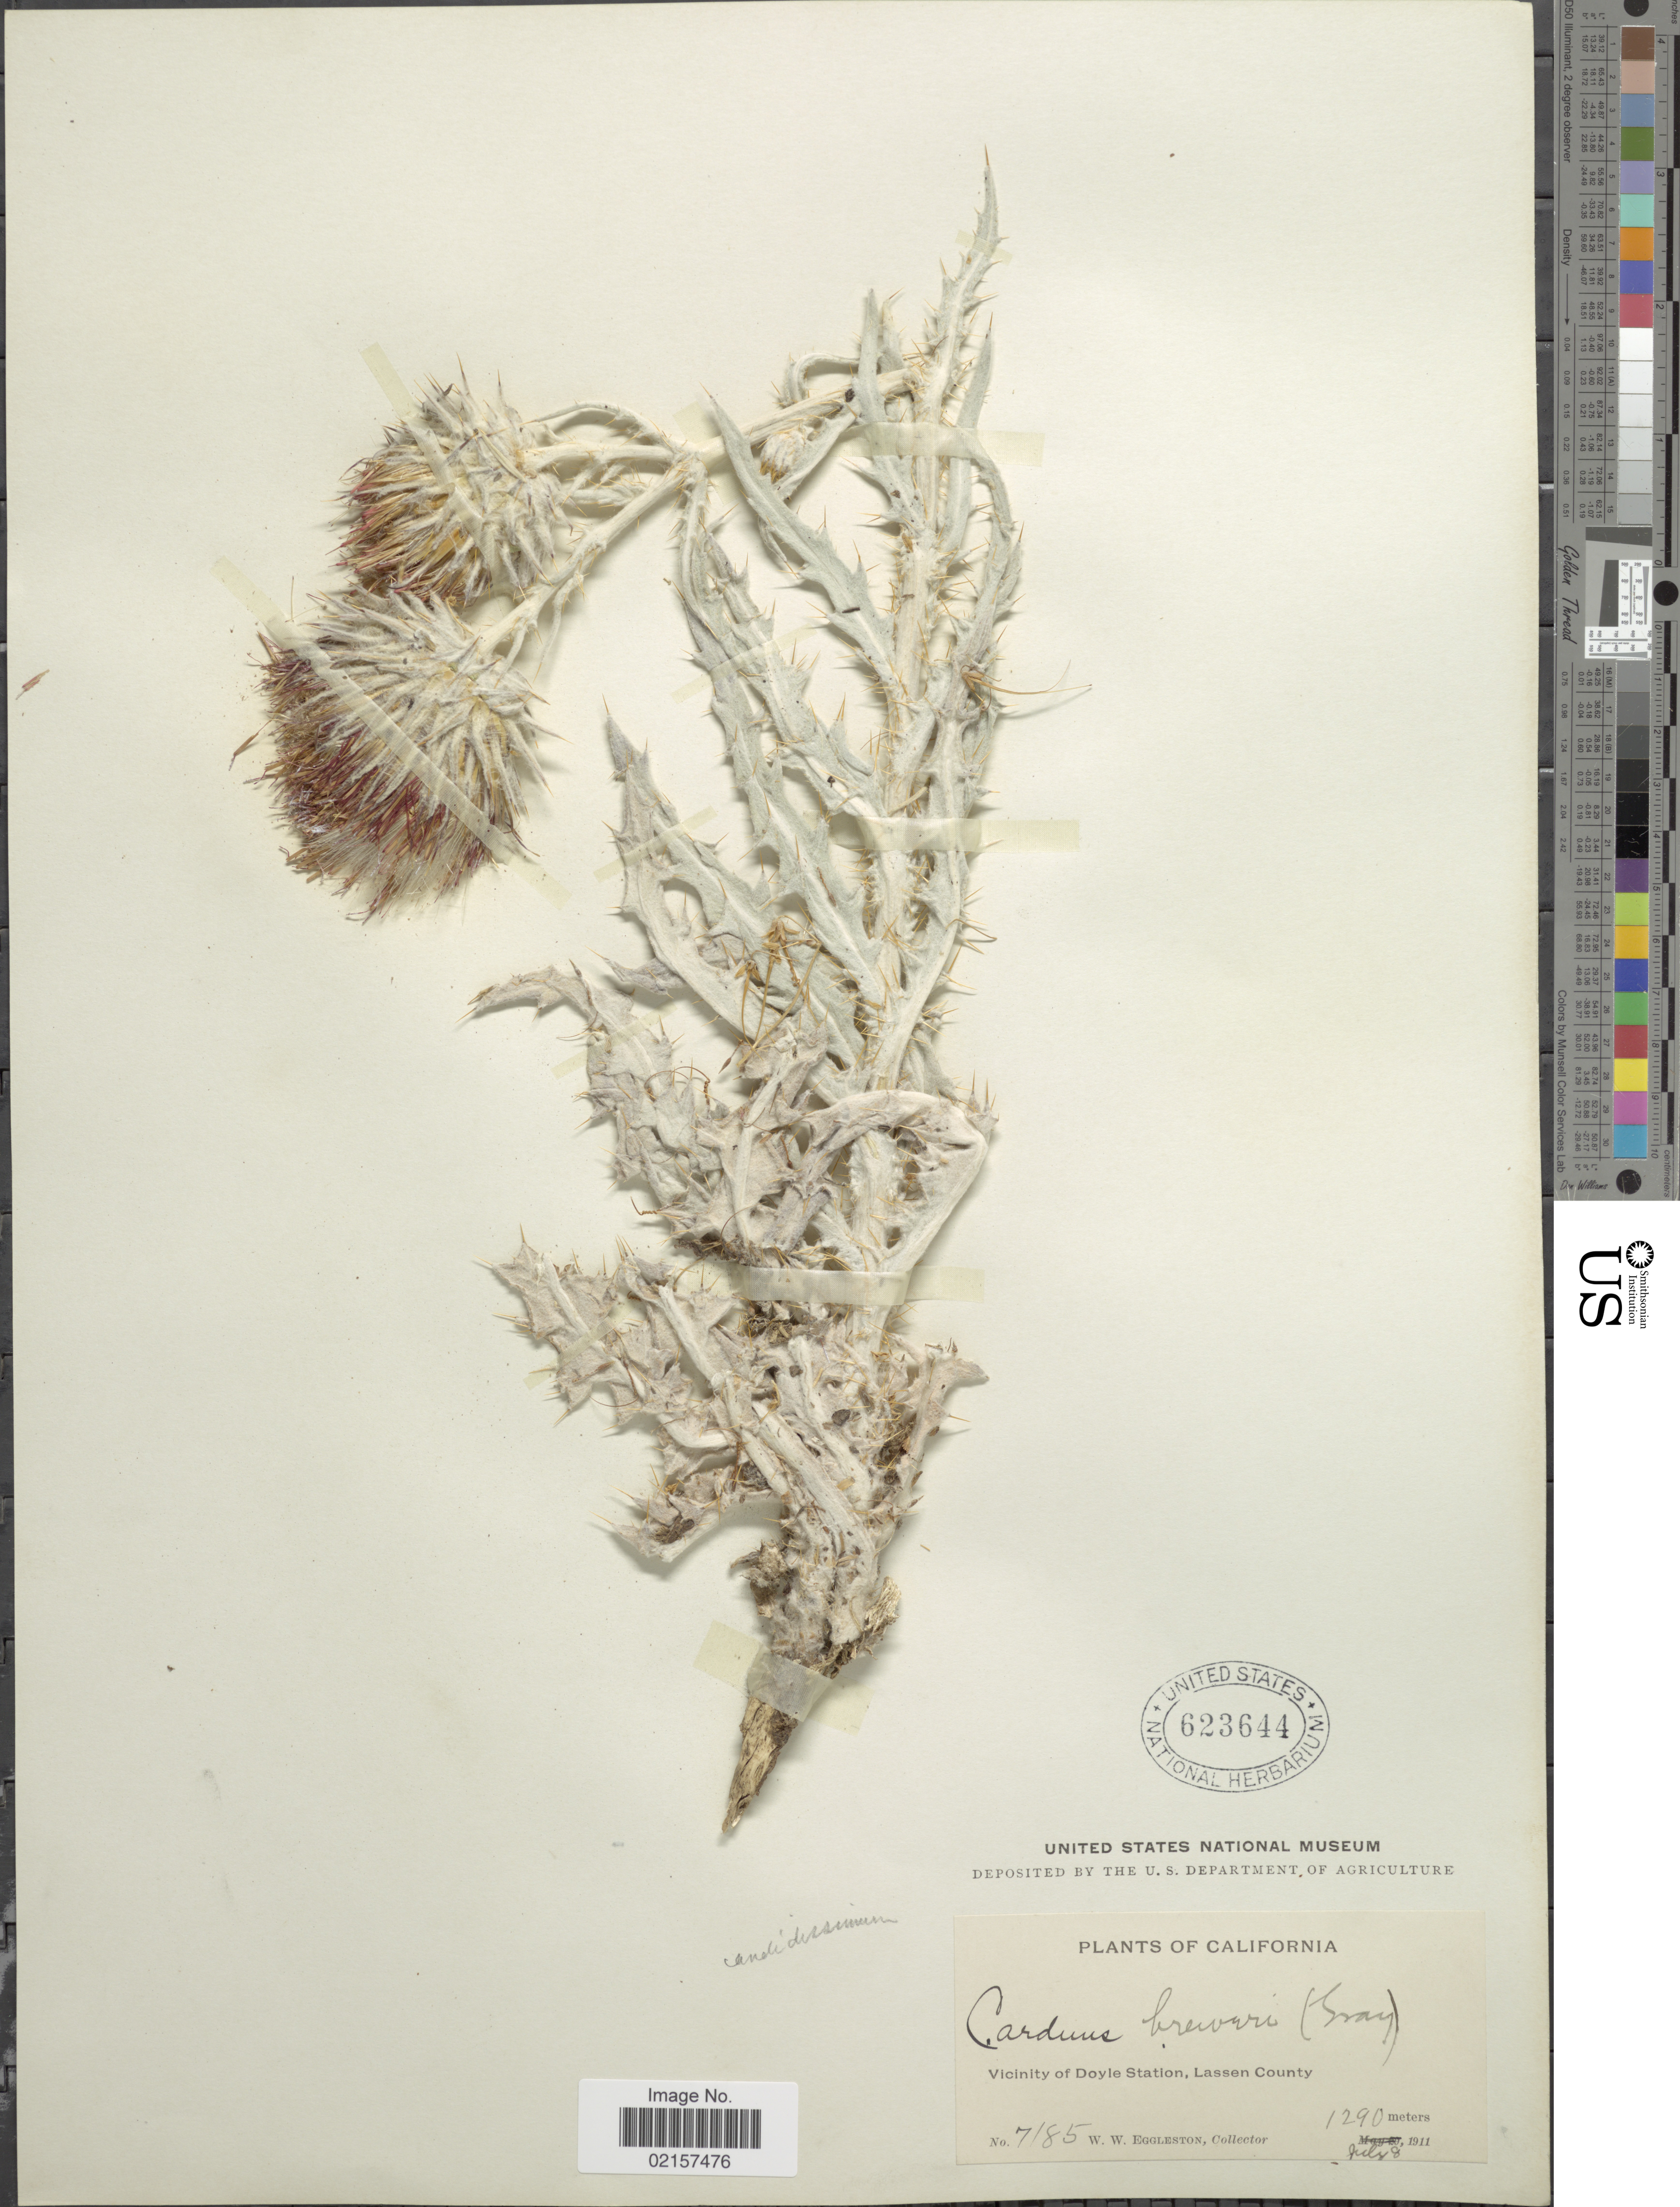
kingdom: Plantae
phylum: Tracheophyta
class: Magnoliopsida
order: Asterales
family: Asteraceae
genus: Cirsium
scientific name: Cirsium occidentale subsp. candidissimum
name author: (Greene) Petr.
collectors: W. W. Eggleston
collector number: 7185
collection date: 1911-07-08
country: United States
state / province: California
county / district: Lassen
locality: Vicinity of Doyle Station, Lassen County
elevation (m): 1290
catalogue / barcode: US 623644